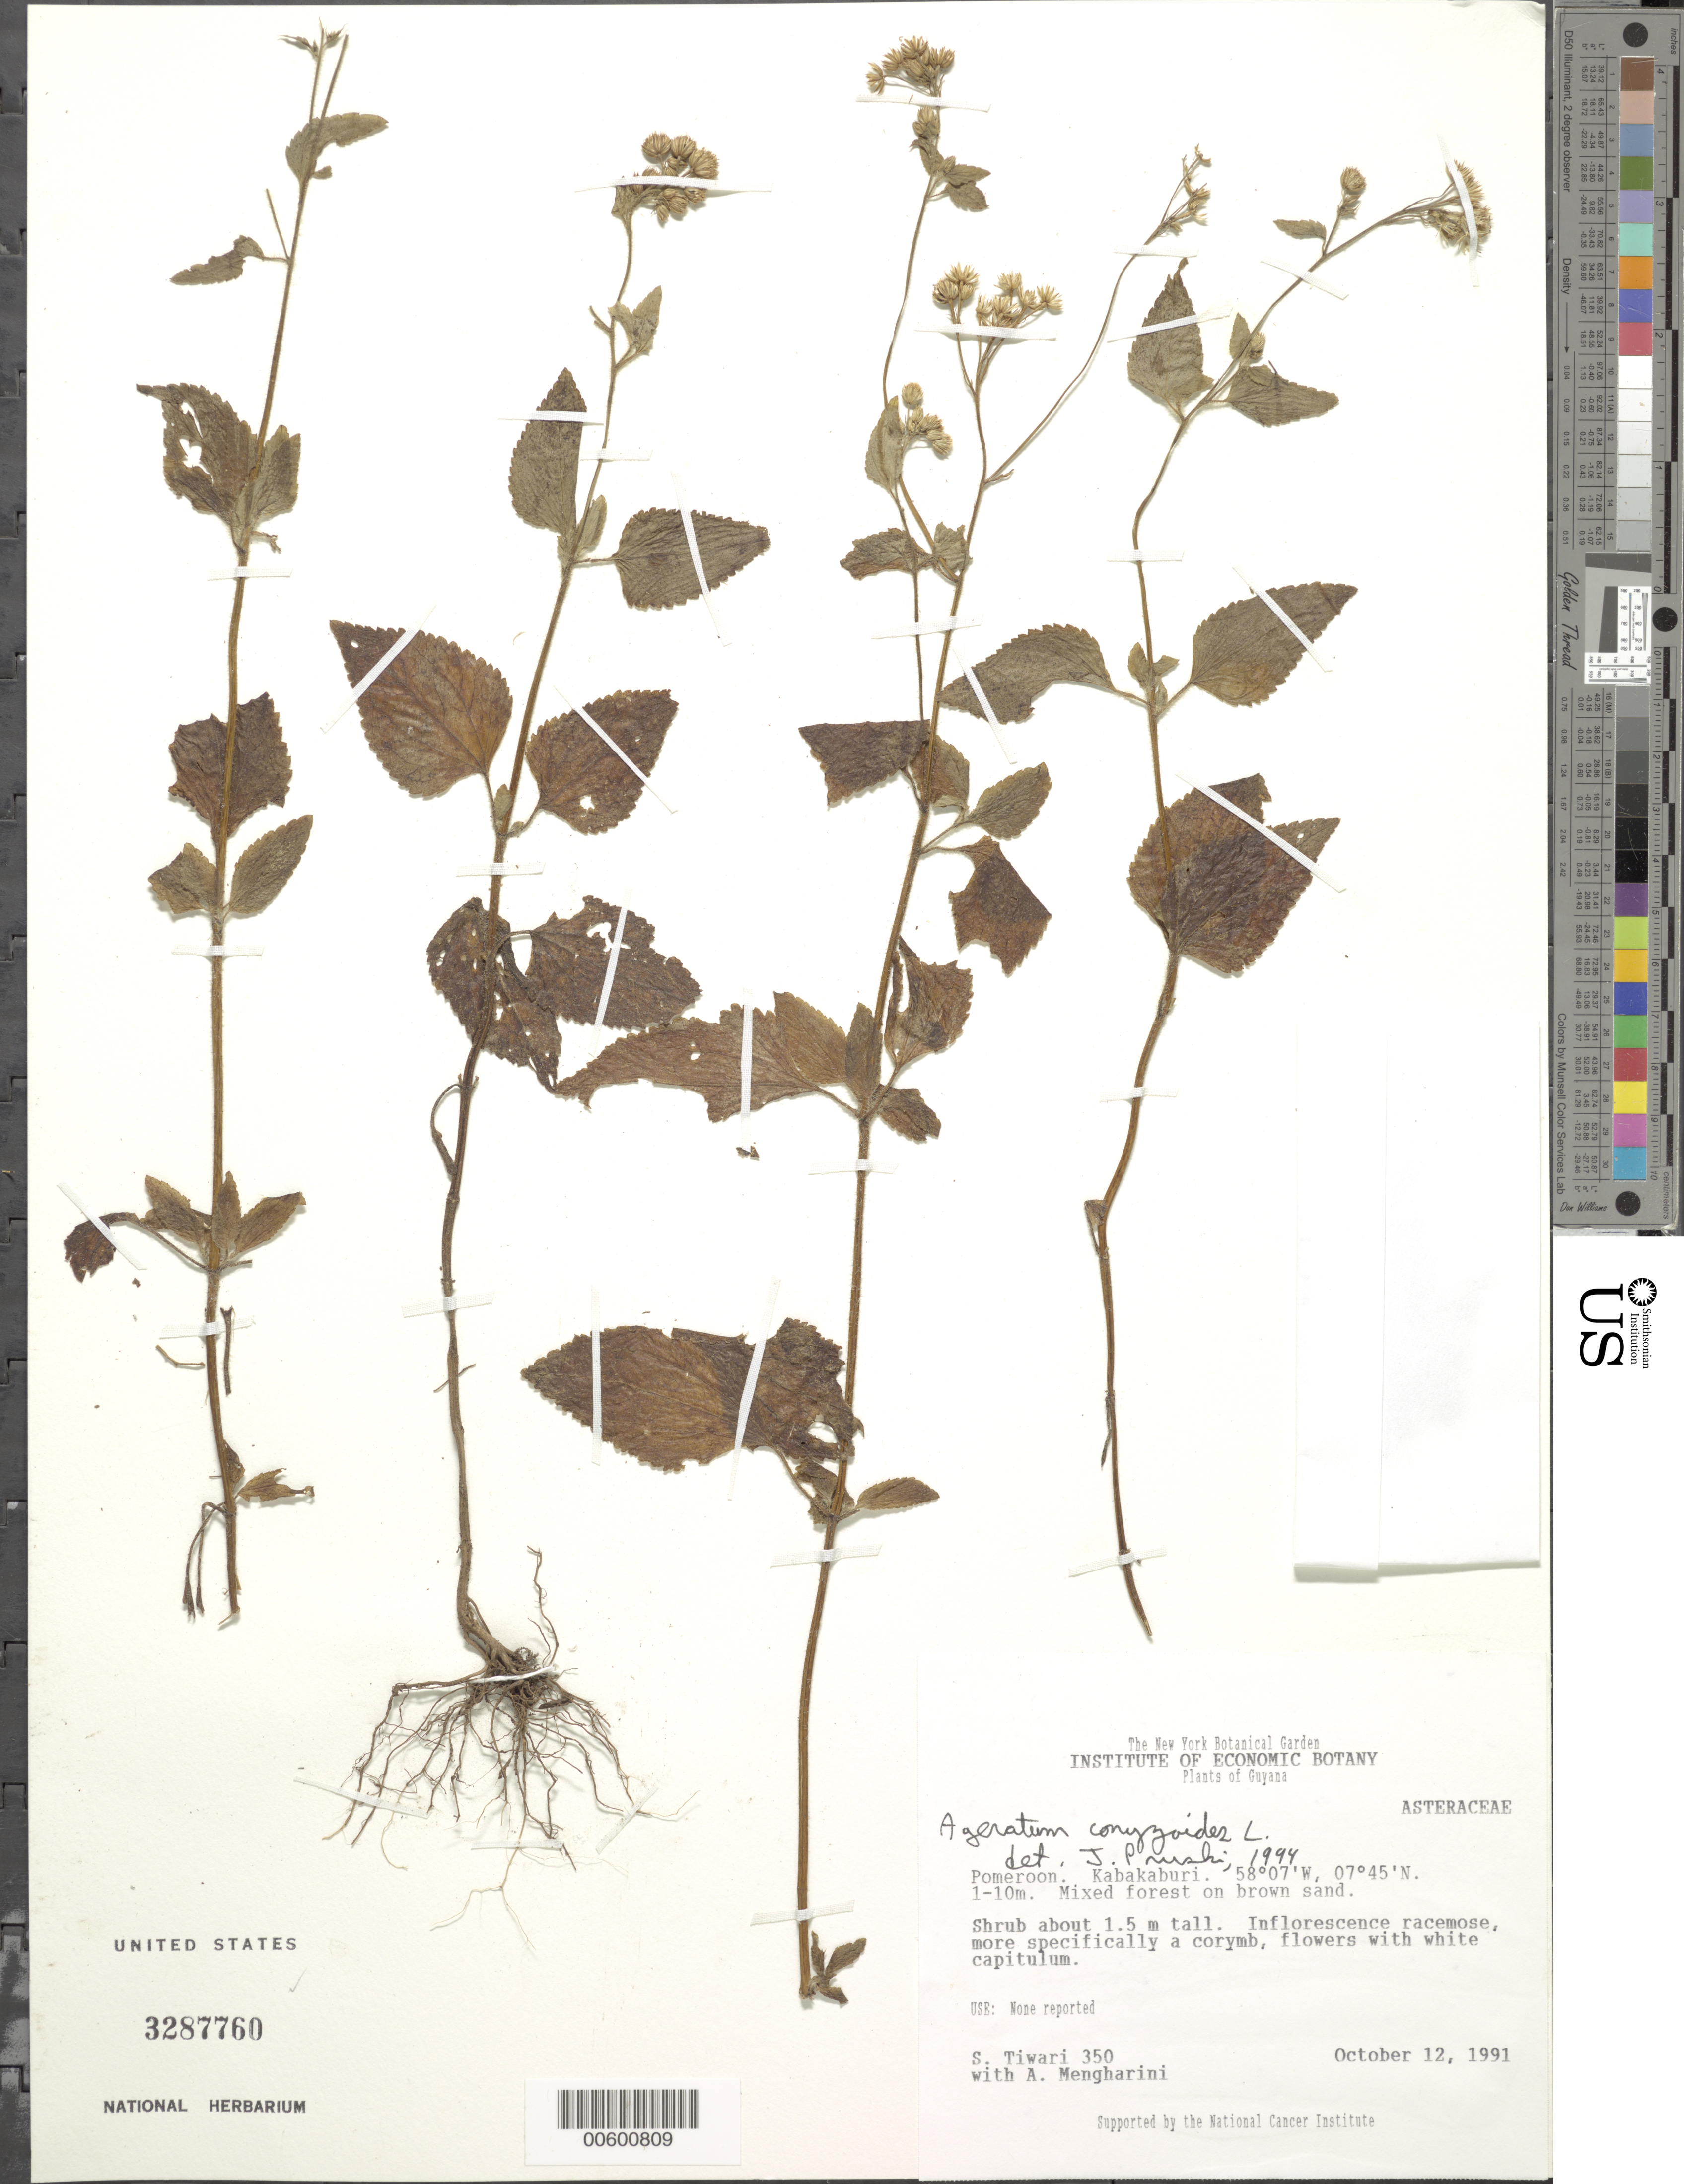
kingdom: Plantae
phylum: Tracheophyta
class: Magnoliopsida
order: Asterales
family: Asteraceae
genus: Ageratum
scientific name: Ageratum conyzoides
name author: L.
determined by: Pruski, J. F.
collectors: S. Tiwari & A. Mengharini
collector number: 350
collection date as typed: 12-Oct-91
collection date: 1991-10-12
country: Guyana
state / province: Pomeroon-Supenaam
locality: Kabakaburi, Pomeroon Dist.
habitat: Mixed forest on brown sand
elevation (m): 1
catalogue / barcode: US 3287760